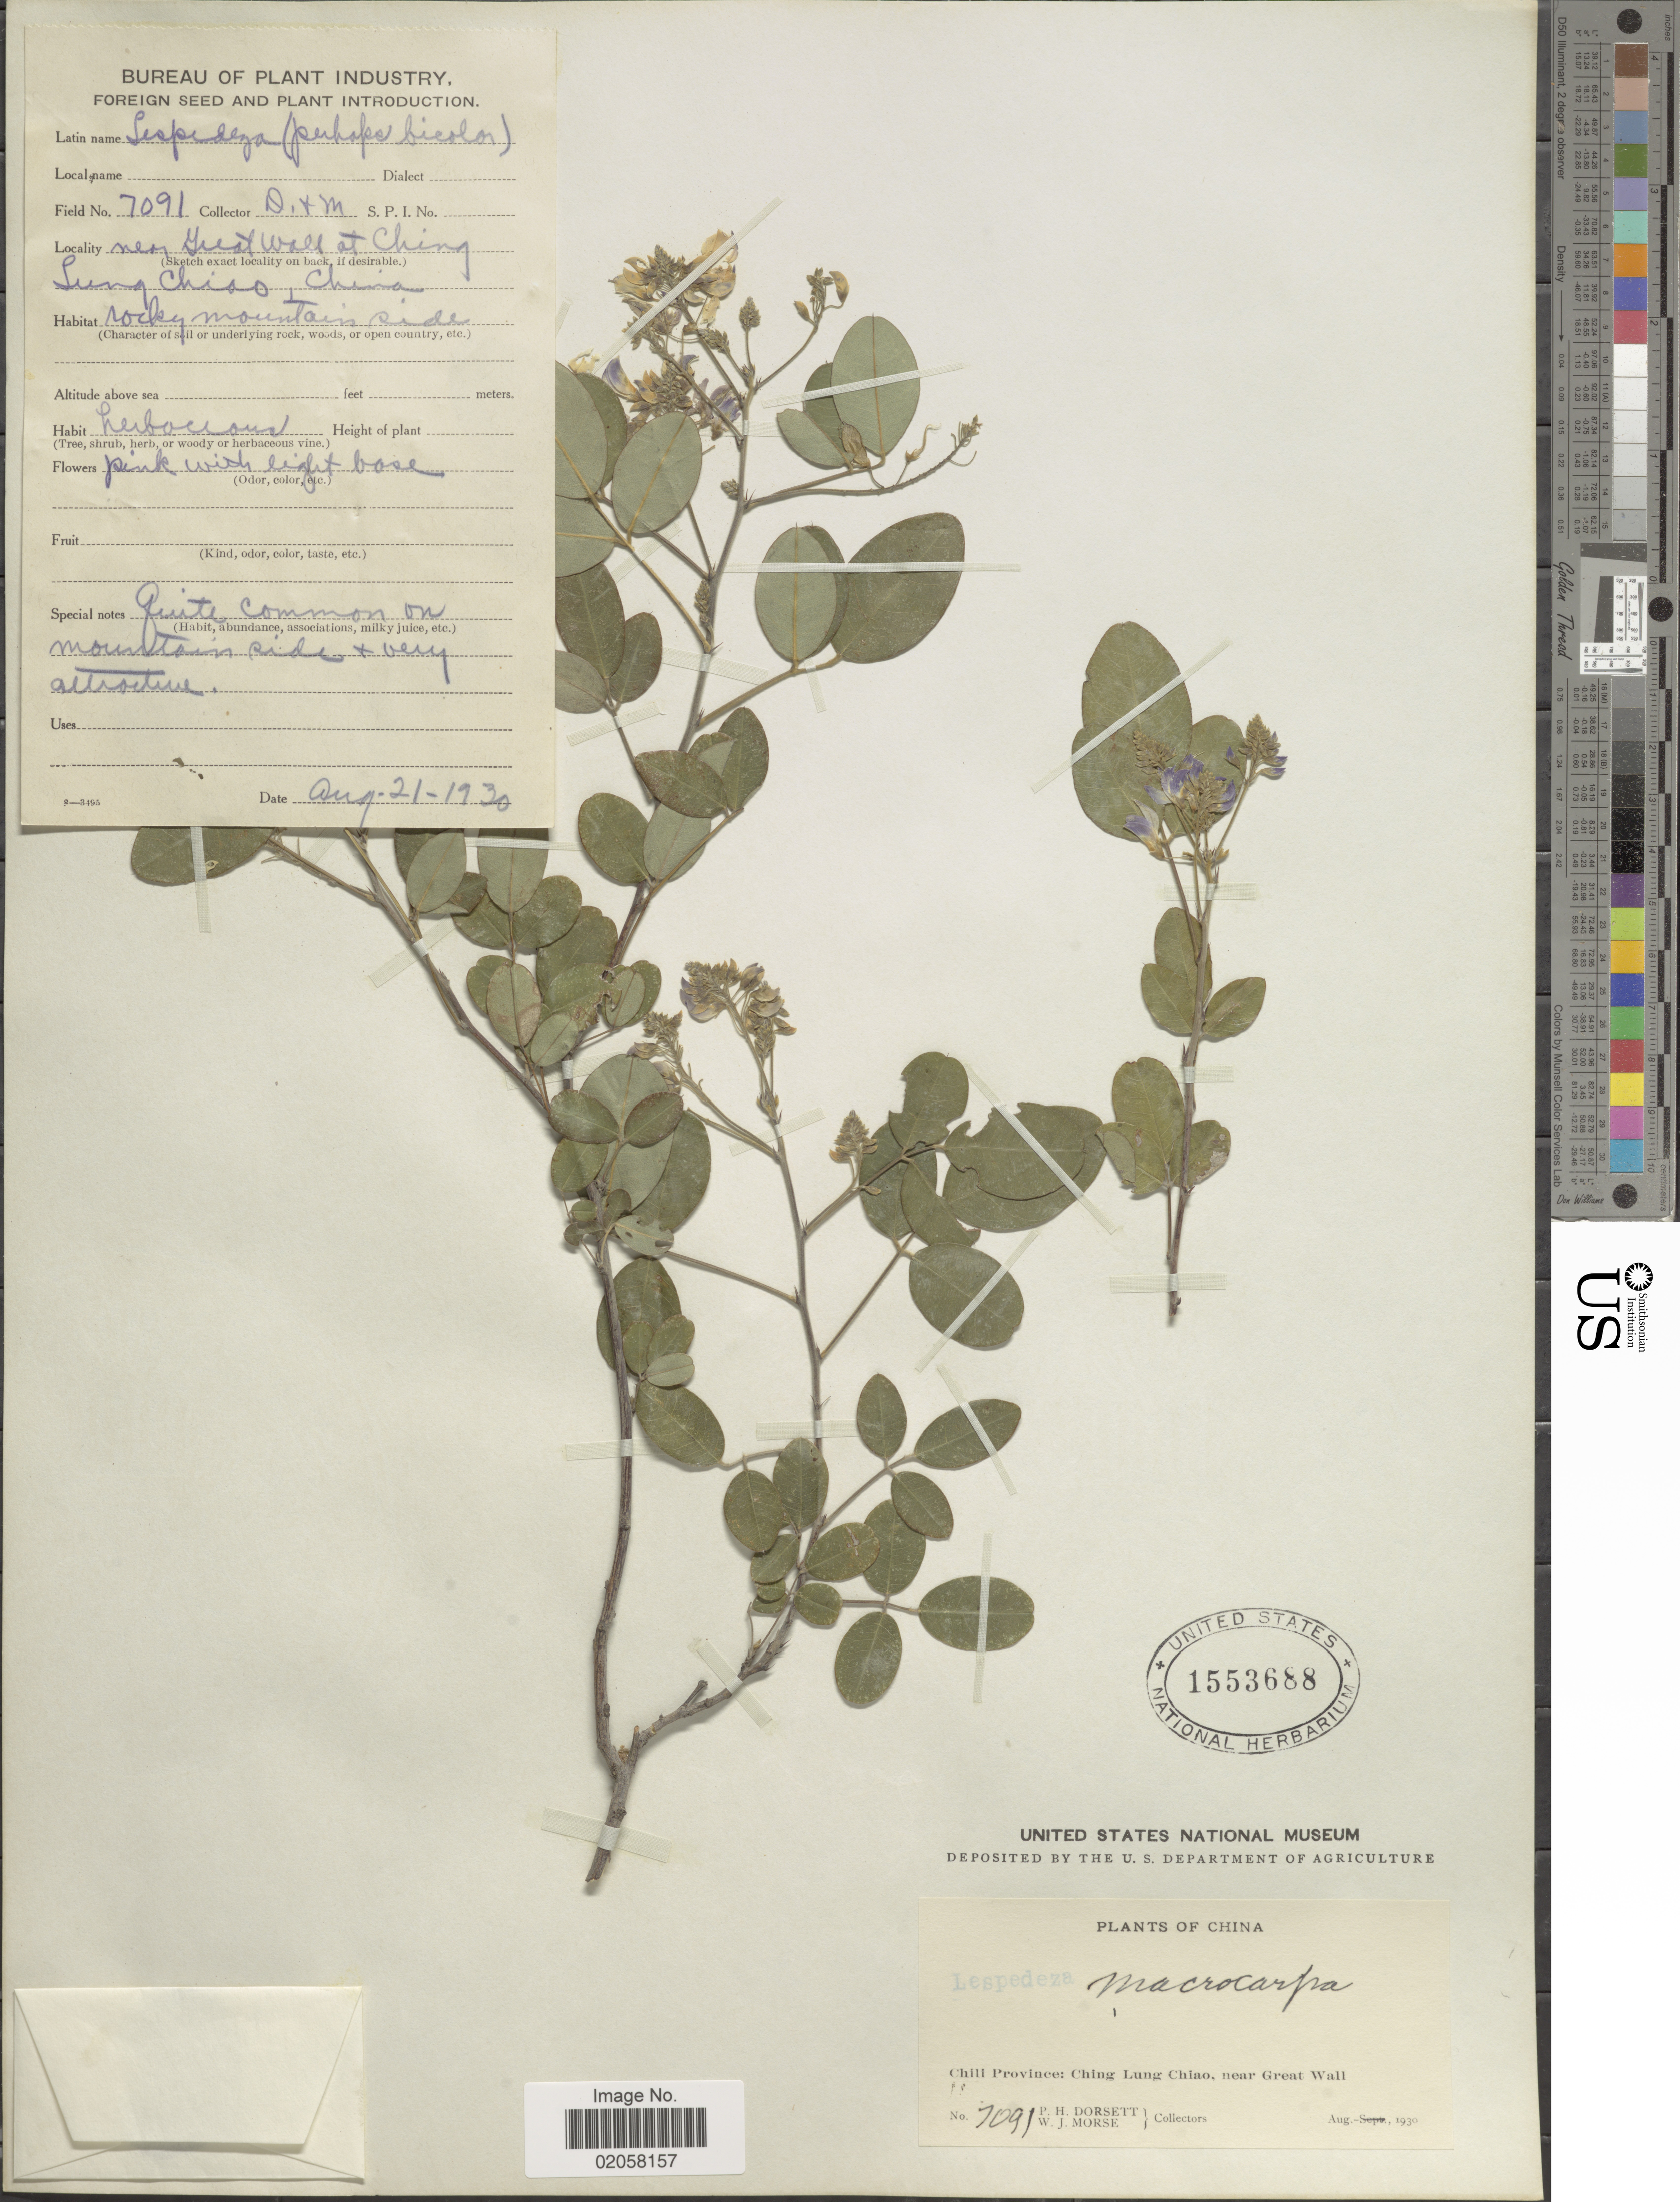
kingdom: Plantae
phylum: Tracheophyta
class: Magnoliopsida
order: Fabales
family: Fabaceae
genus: Campylotropis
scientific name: Campylotropis macrocarpa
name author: H. Ohashi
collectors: P. H. Dorsett & W. J. Morse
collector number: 7091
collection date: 1930-09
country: China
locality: Chili Province: Ching Lung Chiao, near Great Wall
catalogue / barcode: US 1553688